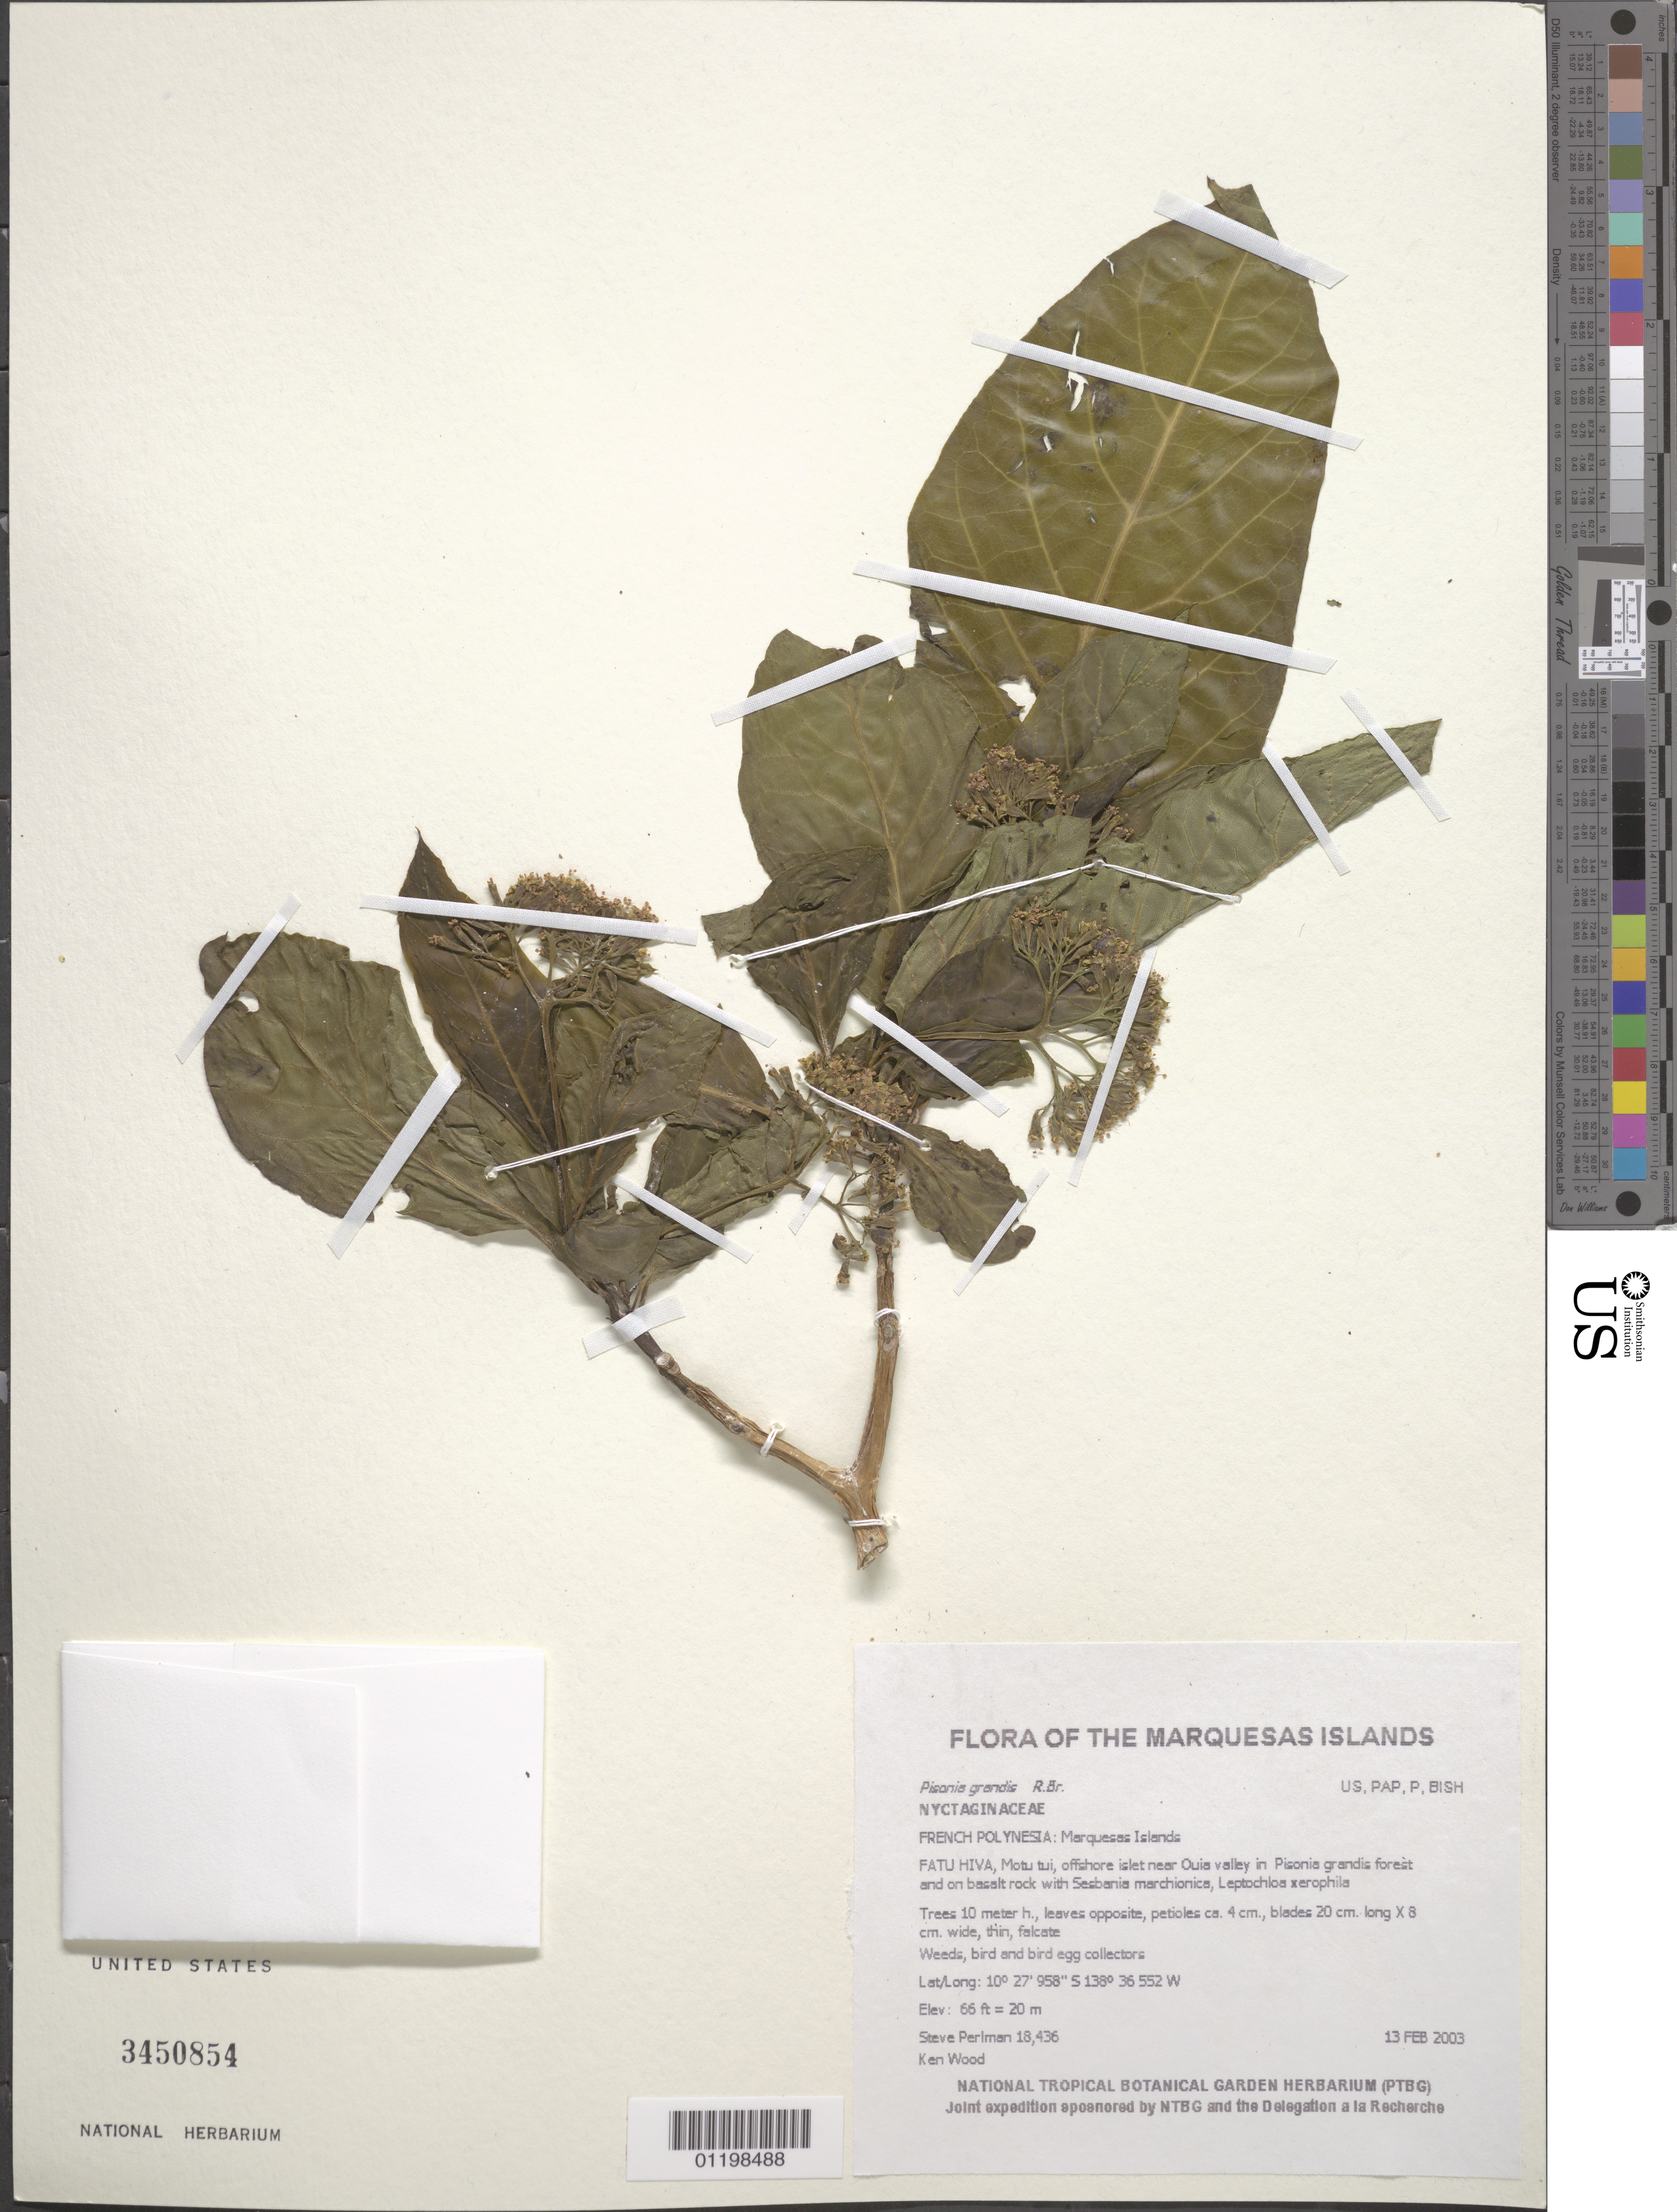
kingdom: Plantae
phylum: Tracheophyta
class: Magnoliopsida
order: Caryophyllales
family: Nyctaginaceae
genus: Pisonia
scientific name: Pisonia grandis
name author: R. Br.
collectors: S. P. Perlman & K. R. Wood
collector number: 18436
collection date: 2003-02-13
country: French Polynesia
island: Fatu Hiva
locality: Motu tui, offshore islet near Ouia valley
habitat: Pisonia grandis forest and on basalt rock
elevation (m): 20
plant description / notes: Weeds, bird and bird egg collectors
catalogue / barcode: US 3450854